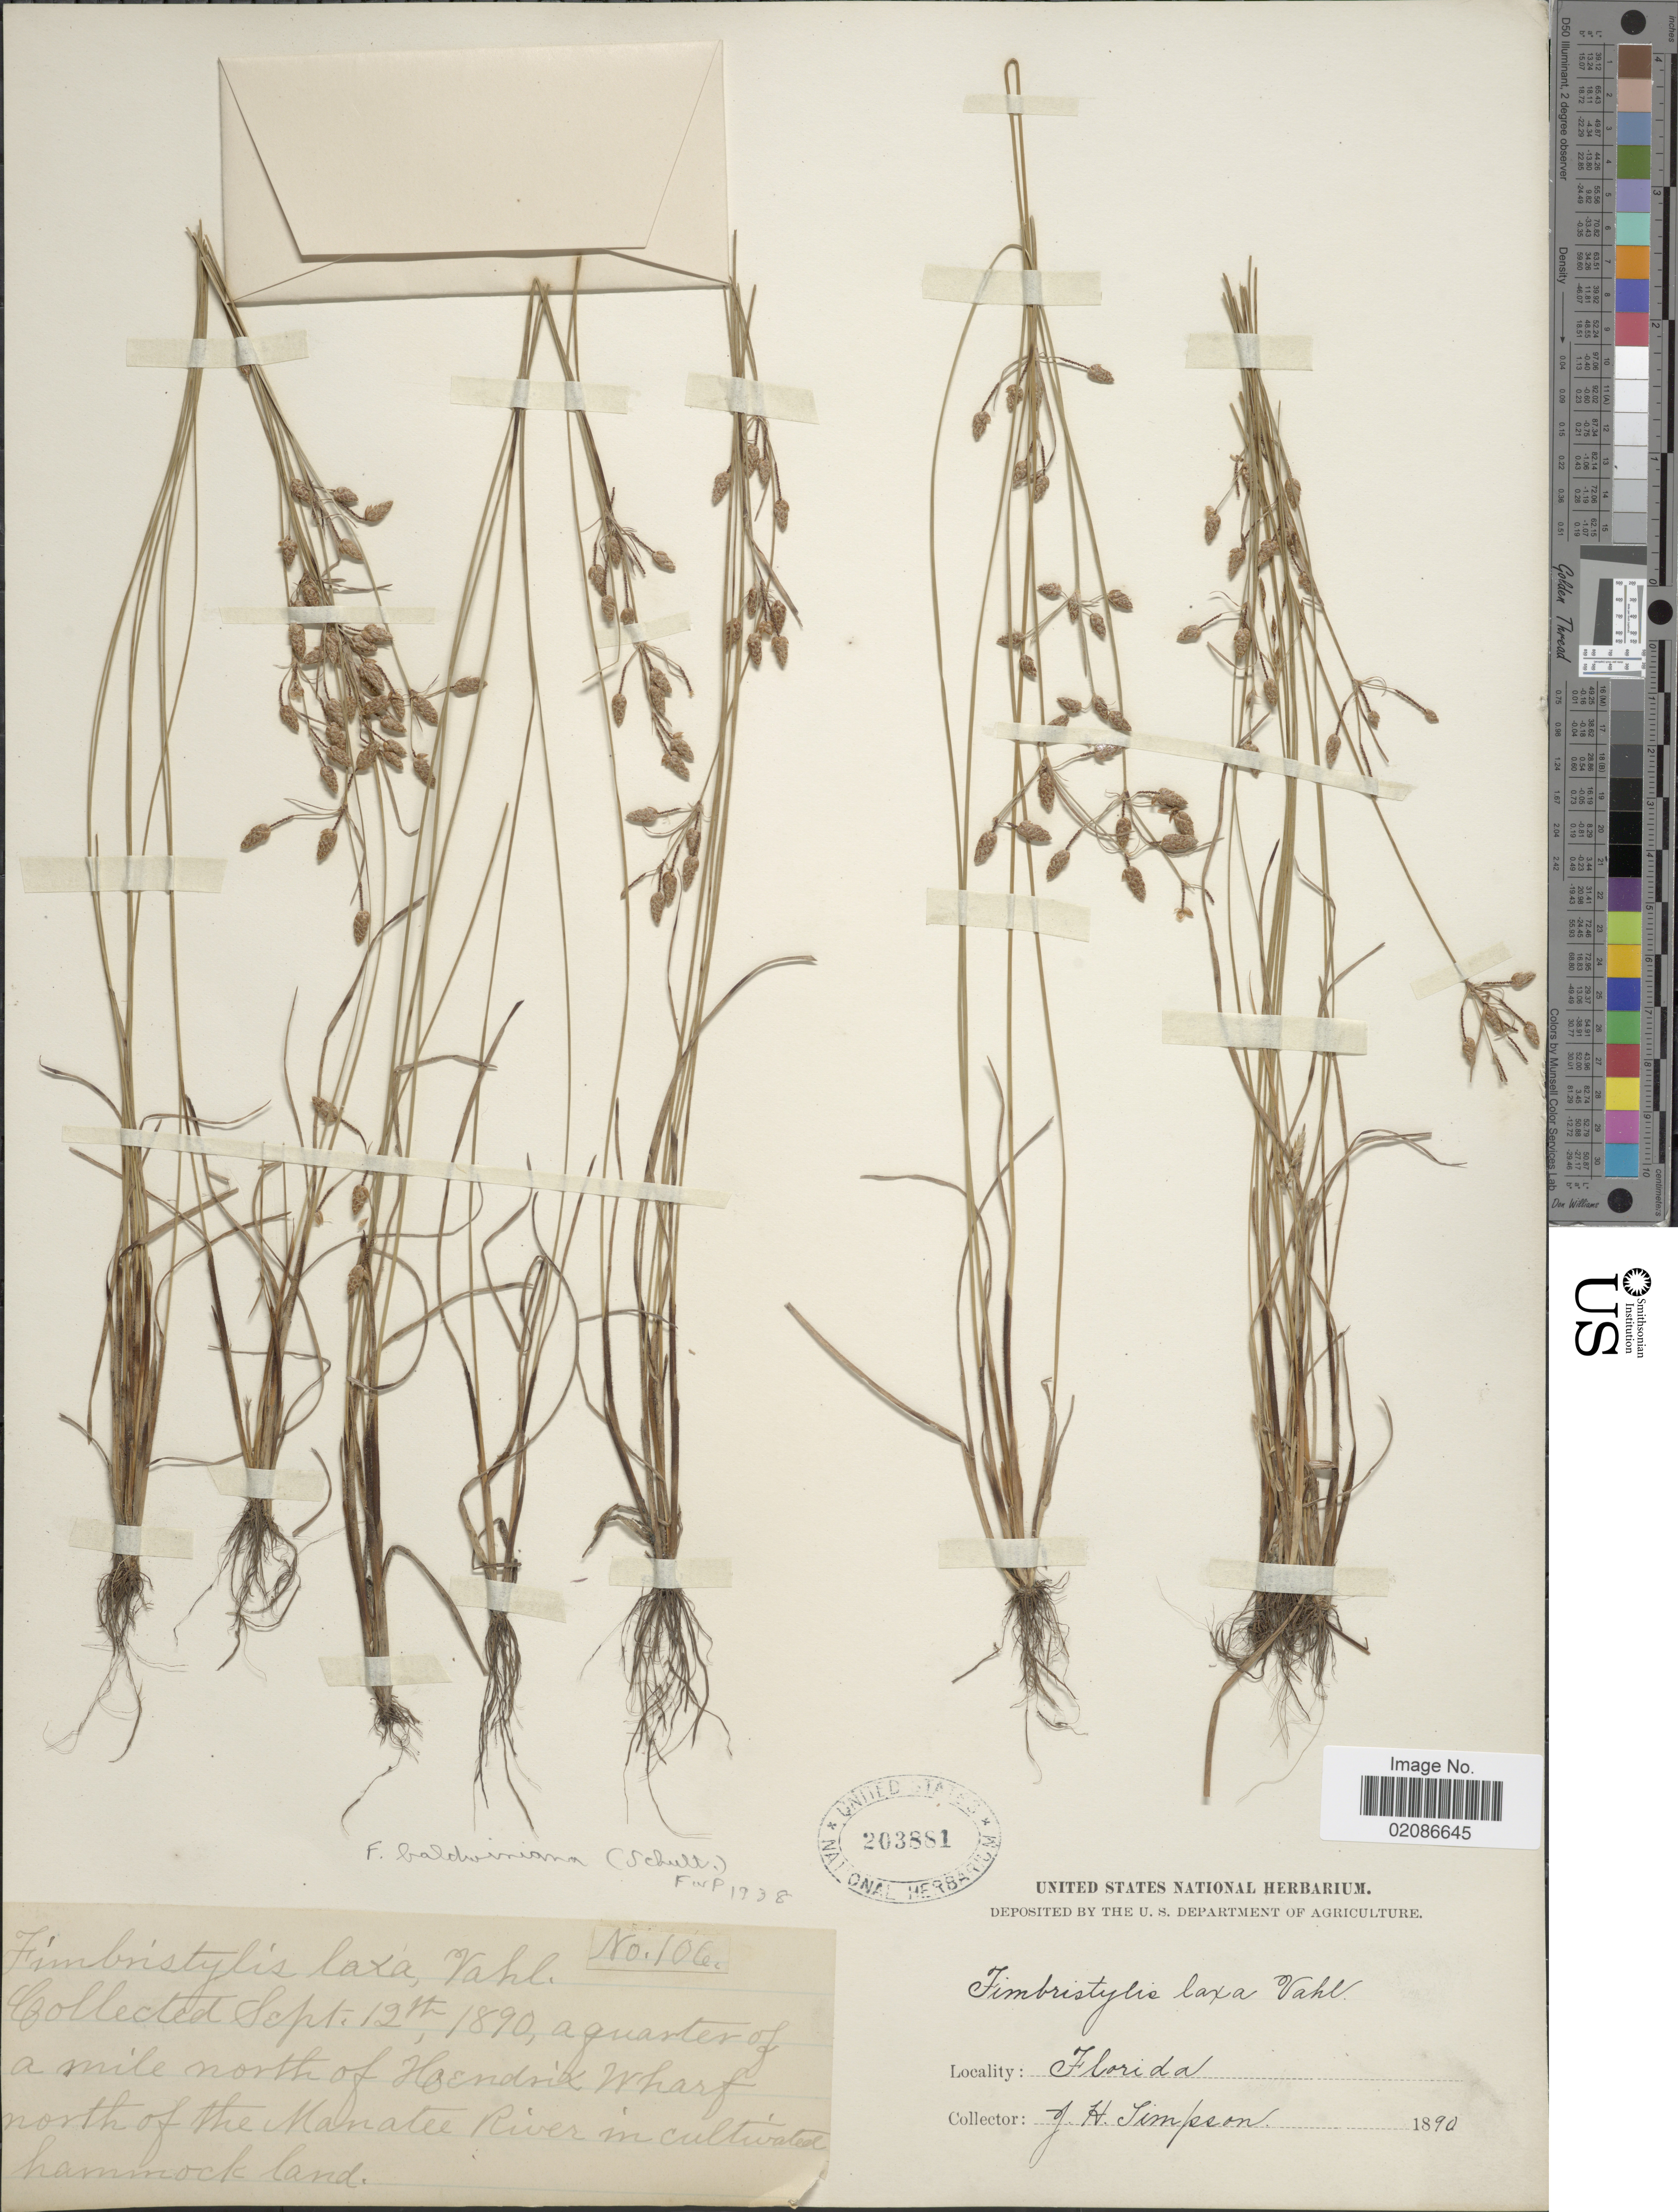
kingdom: Plantae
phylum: Tracheophyta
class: Liliopsida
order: Poales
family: Cyperaceae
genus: Fimbristylis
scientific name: Fimbristylis dichotoma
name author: (L.) Vahl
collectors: J. H. Simpson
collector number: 106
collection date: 1890-09-12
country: United States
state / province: Florida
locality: A quarter of a mile north of Hendrix Wharf north of the Manatee River in cultivated hammockl land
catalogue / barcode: US 203881